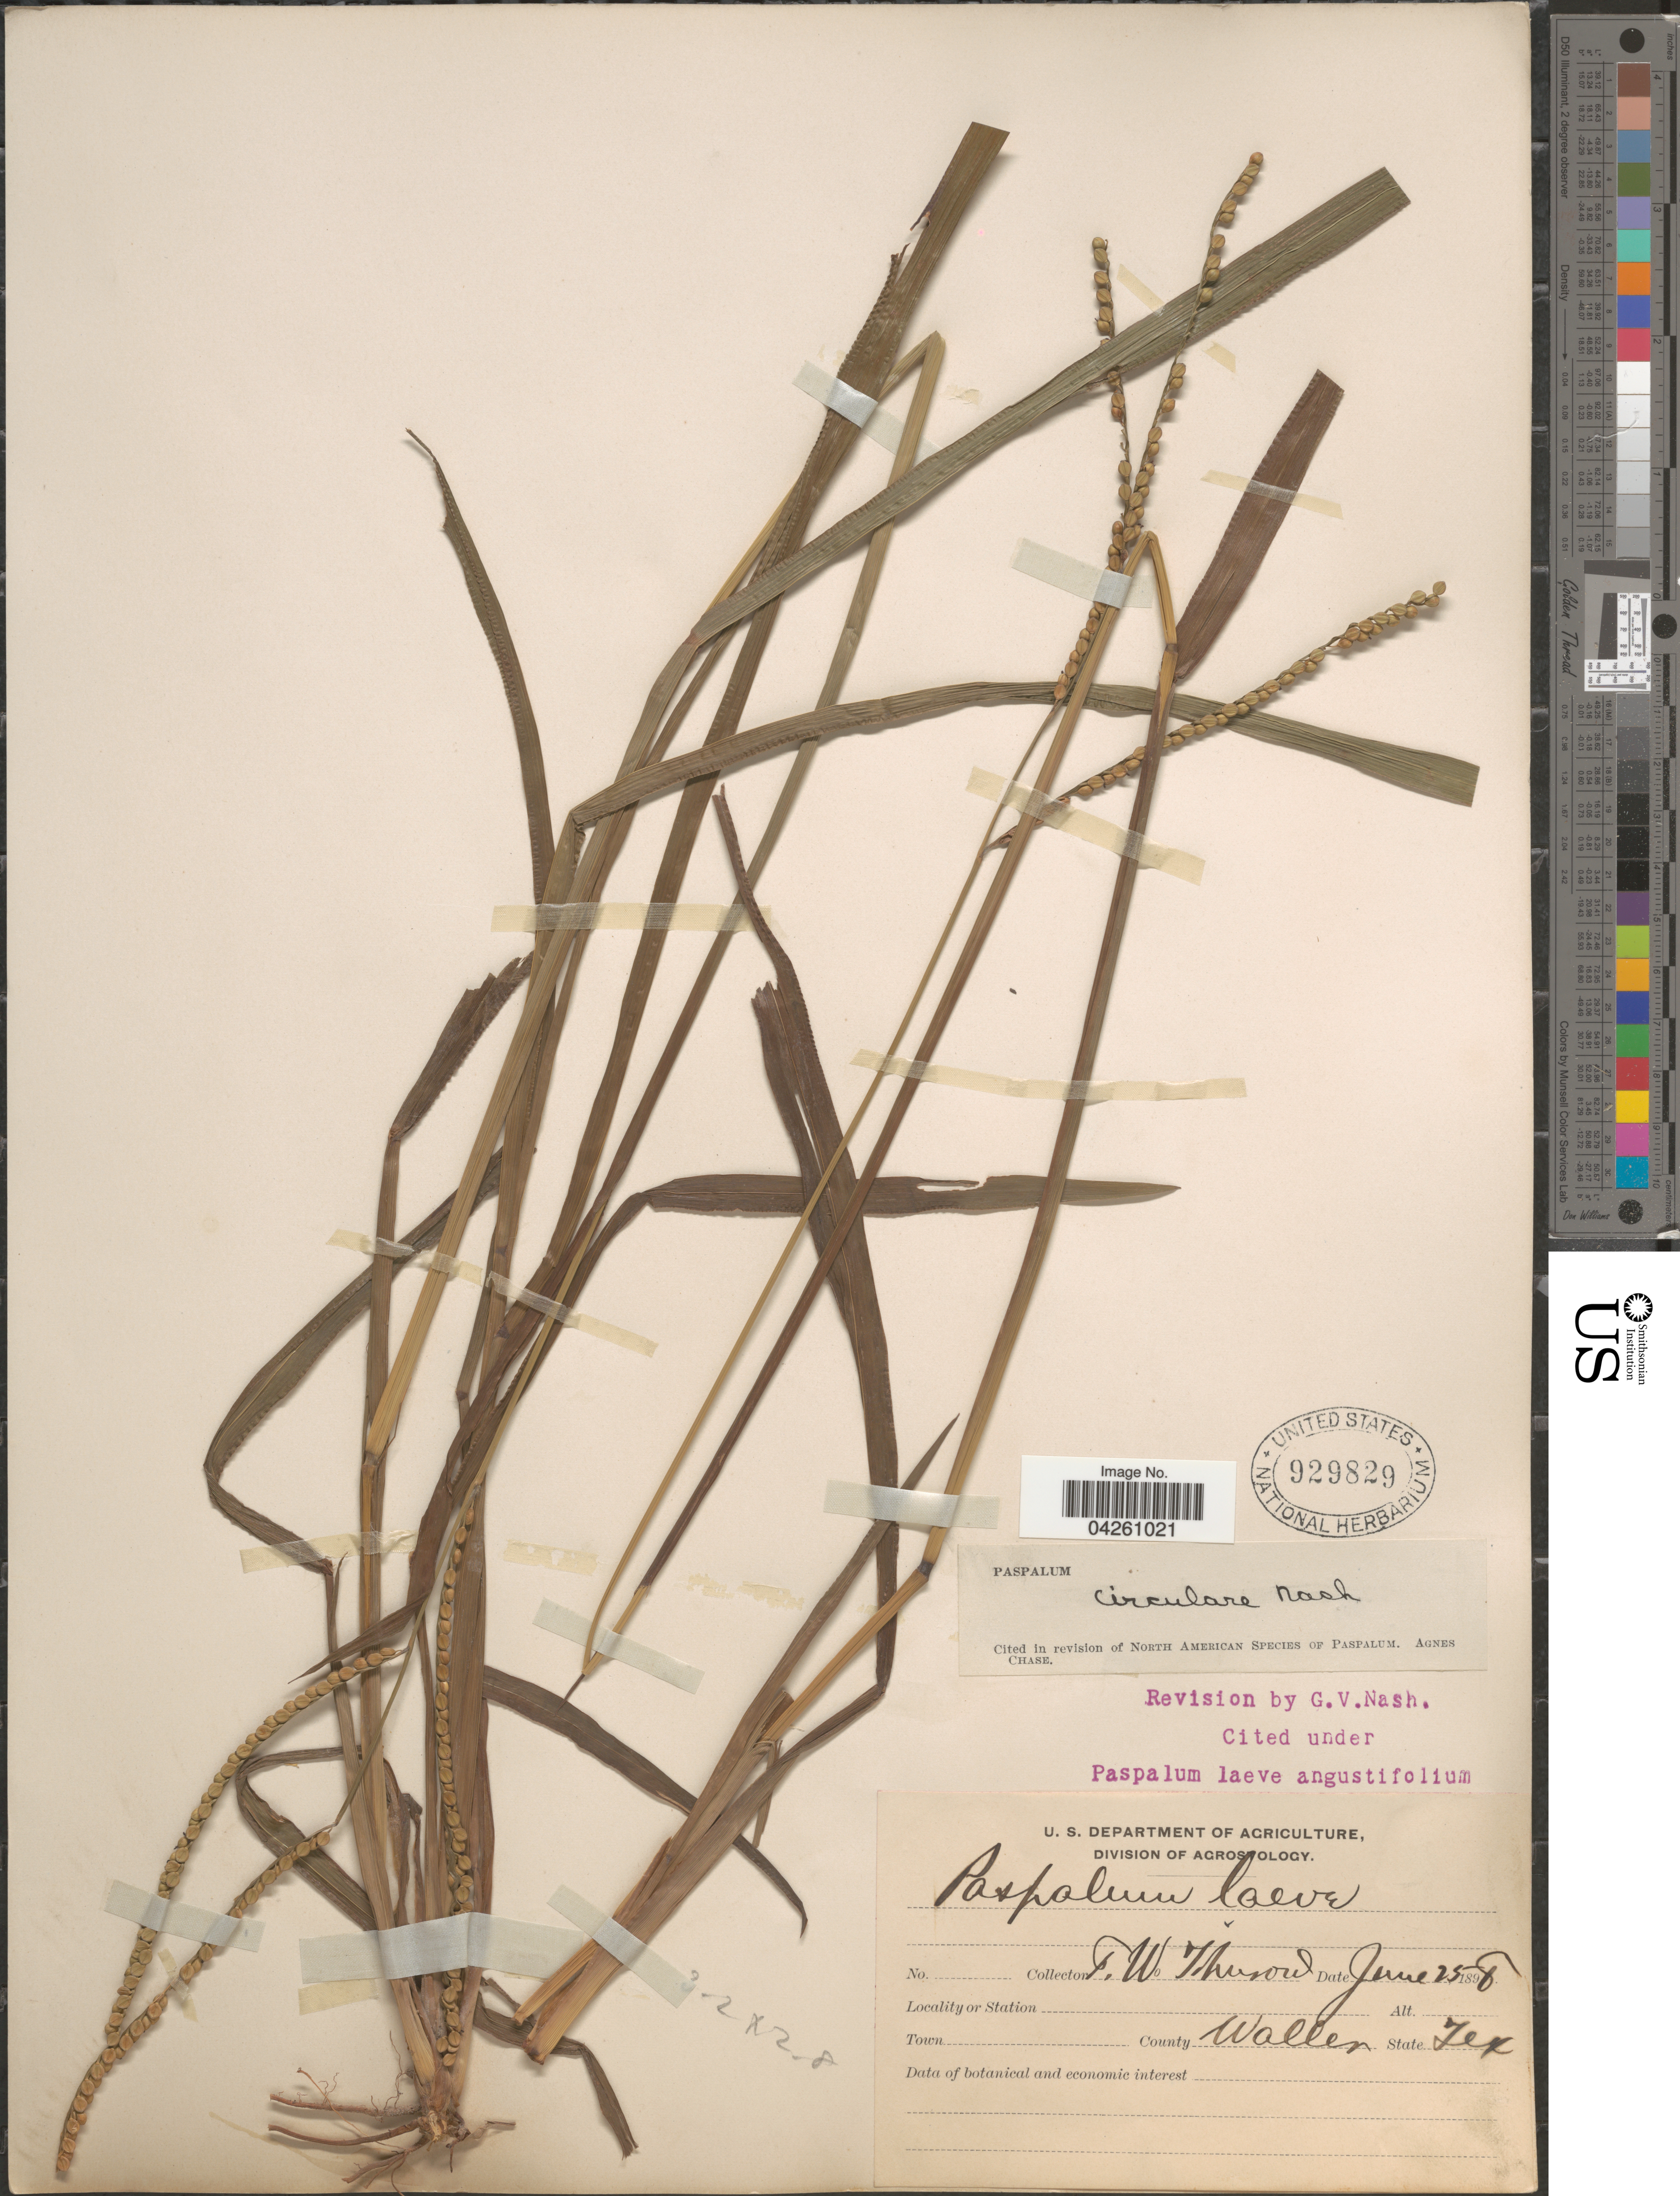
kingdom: Plantae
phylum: Tracheophyta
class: Liliopsida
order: Poales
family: Poaceae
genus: Paspalum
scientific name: Paspalum circulare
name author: Nash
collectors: F. W. Thurow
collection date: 1898-06-25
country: United States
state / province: Texas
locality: County Waller.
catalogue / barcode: US 929829